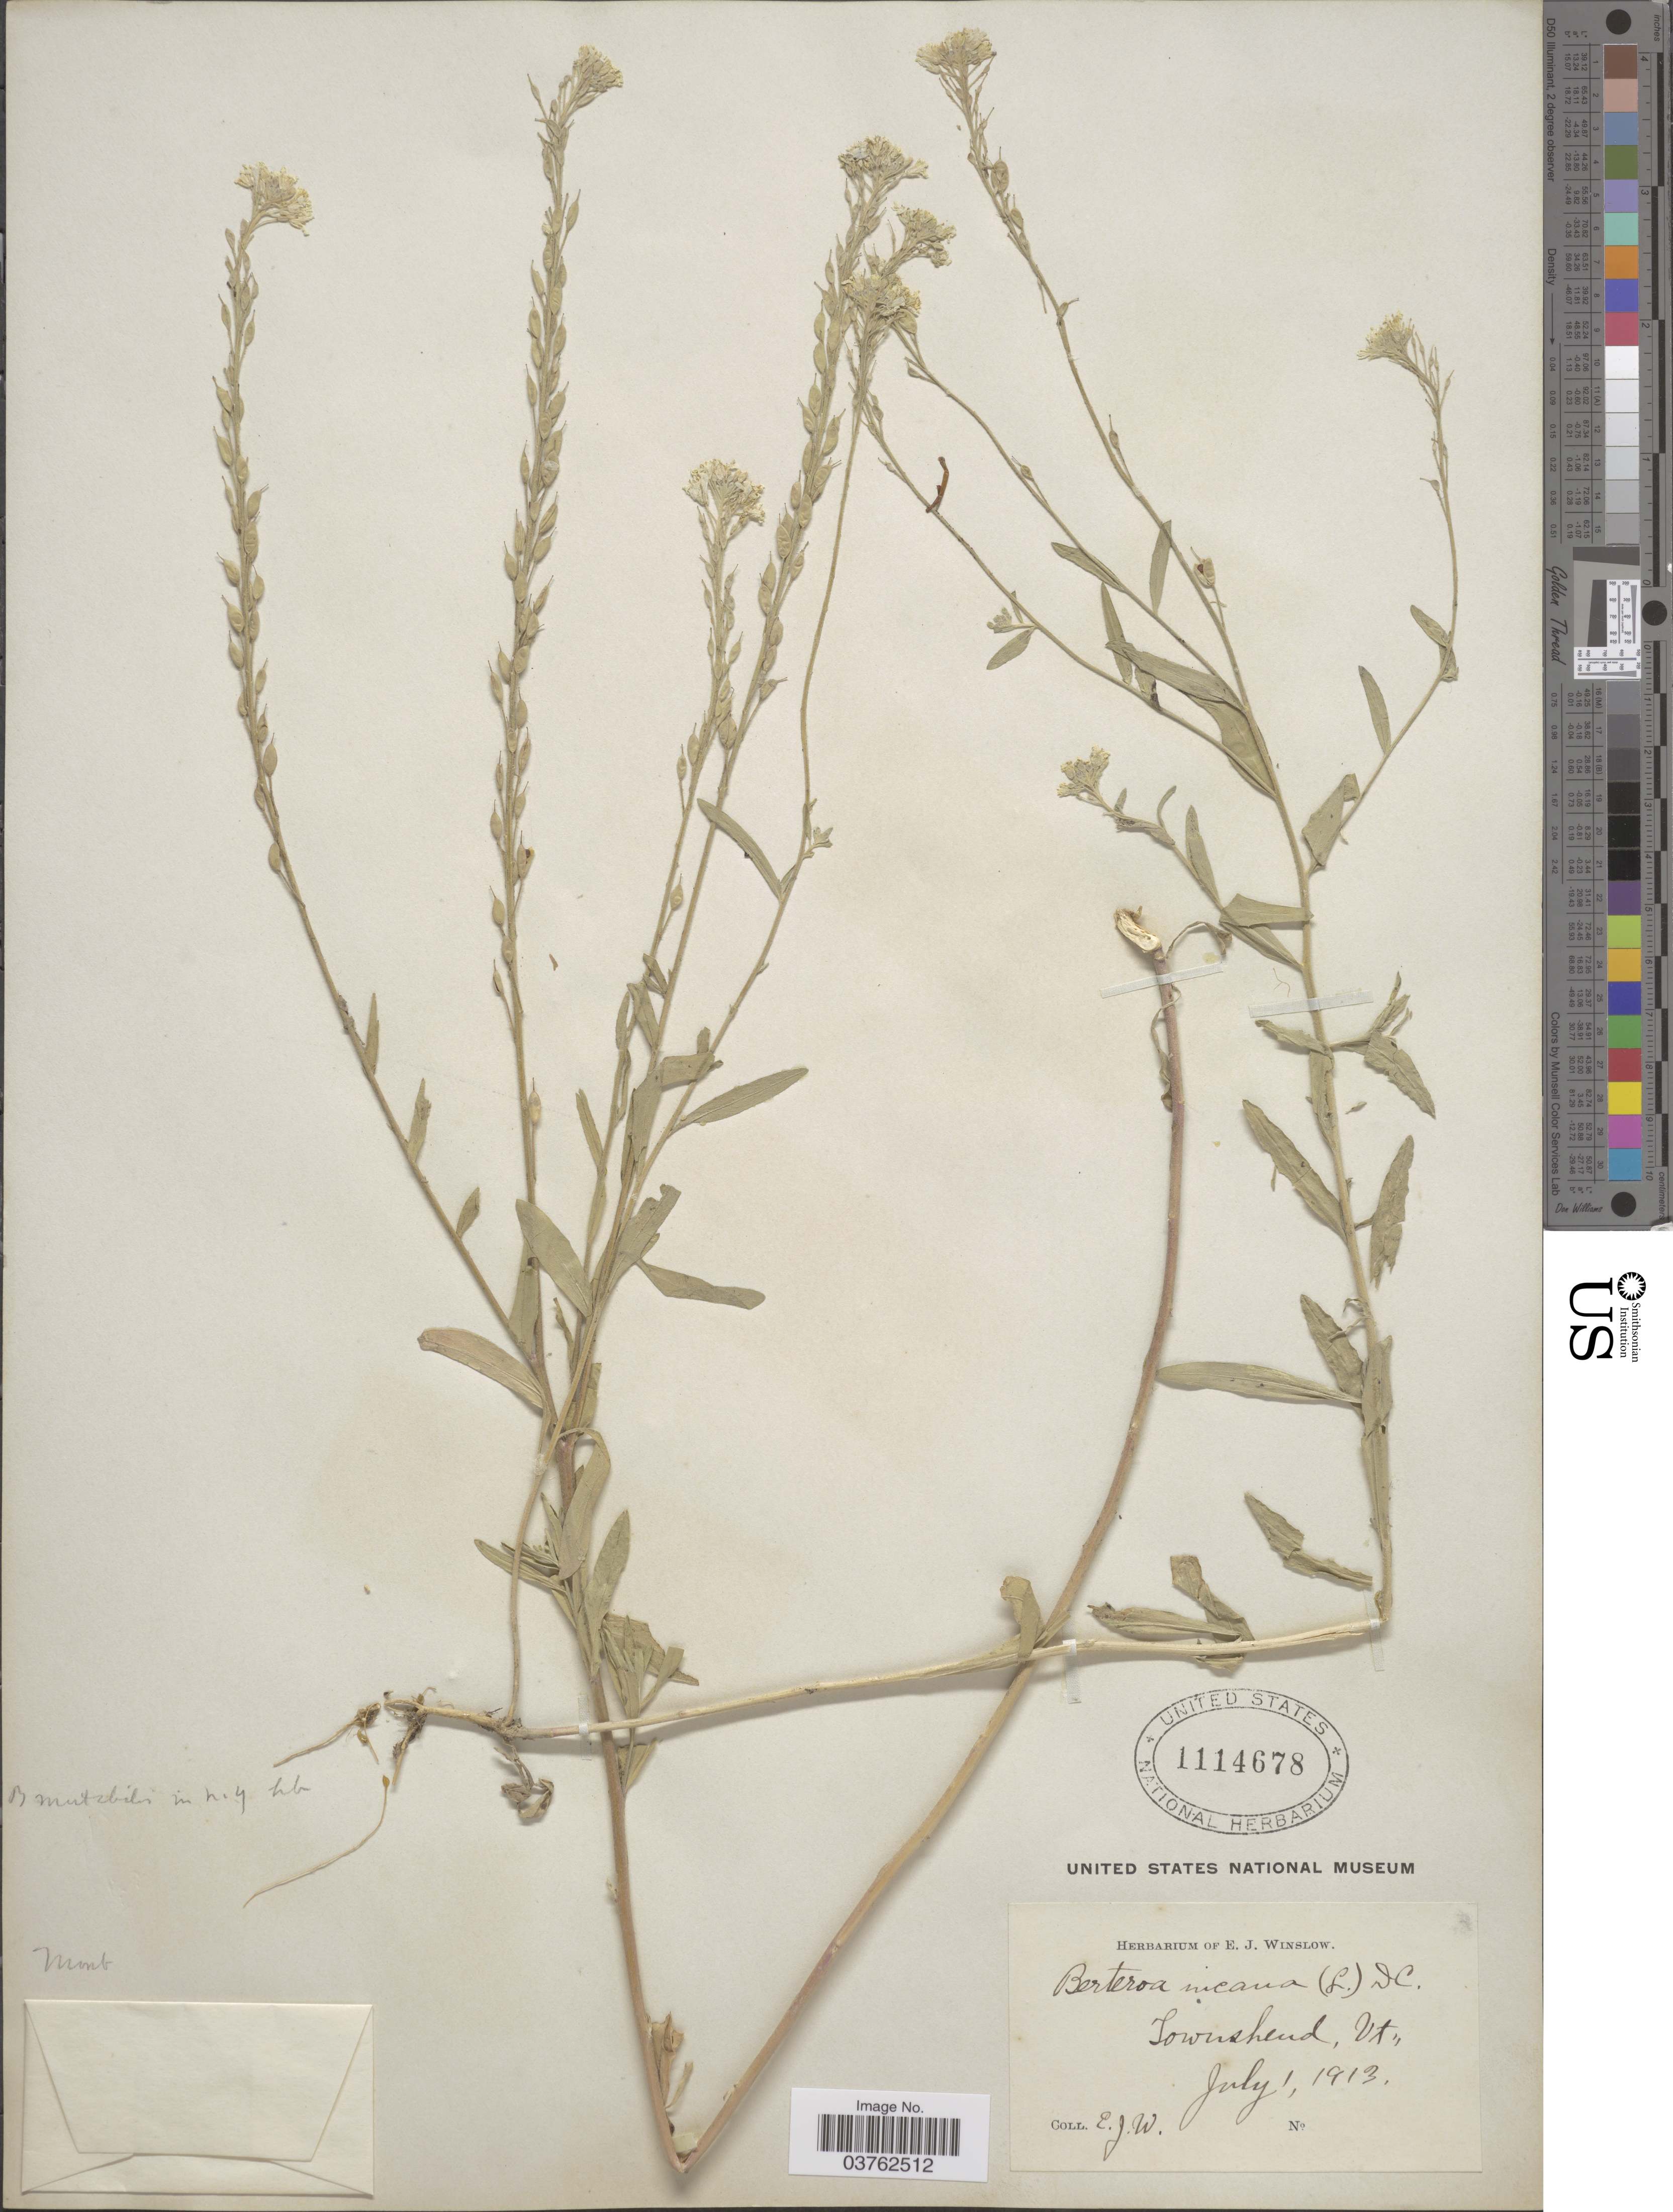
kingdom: Plantae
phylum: Tracheophyta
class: Magnoliopsida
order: Brassicales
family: Brassicaceae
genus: Berteroa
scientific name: Berteroa incana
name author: (L.) DC.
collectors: E. Winslow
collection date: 1913-07-01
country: United States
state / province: Vermont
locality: Townshend.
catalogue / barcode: US 1114678